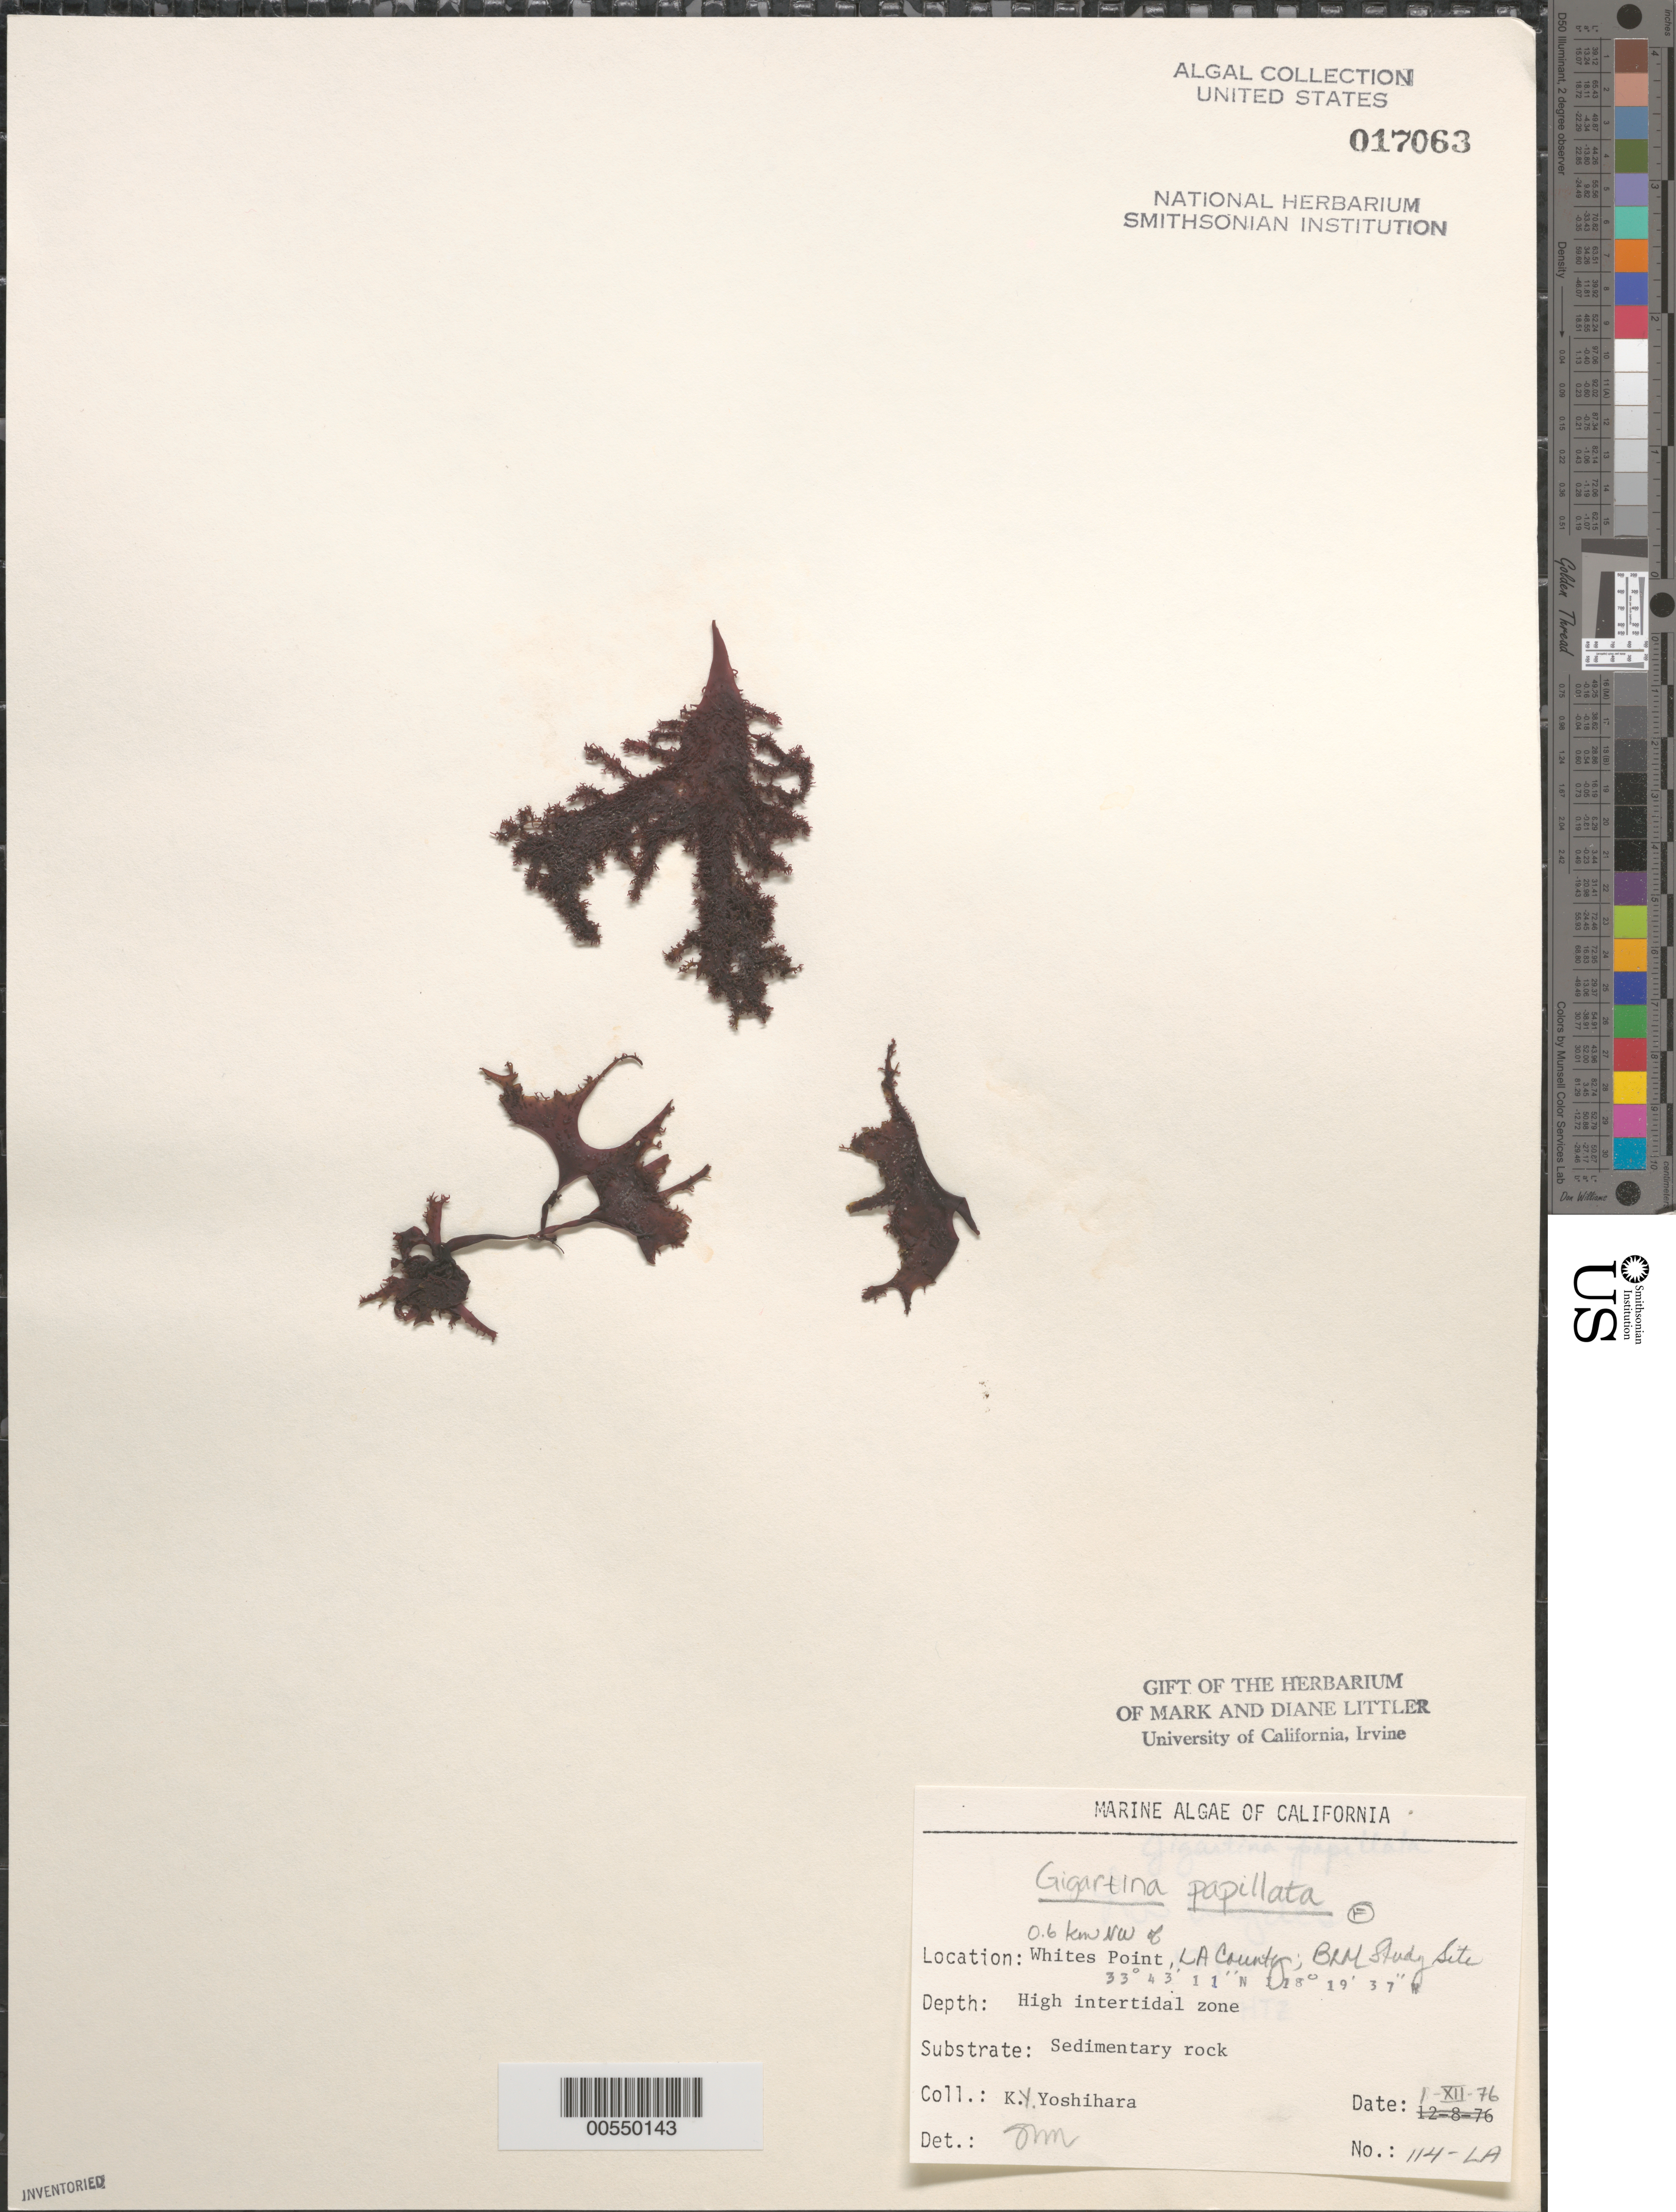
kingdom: Plantae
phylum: Rhodophyta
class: Florideophyceae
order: Gigartinales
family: Phyllophoraceae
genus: Mastocarpus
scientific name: Mastocarpus papillatus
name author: (C. Agardh) Kütz.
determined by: Algae name updating Project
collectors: K. Yoshihara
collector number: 114-LA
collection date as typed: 01 Dec 1976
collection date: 1976-12-01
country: United States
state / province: California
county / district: Los Angeles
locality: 0.6 km northwest of Whites Point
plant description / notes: BLM-SOCALBIGHT Rocky Intertidal Survey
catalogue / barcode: US 17063